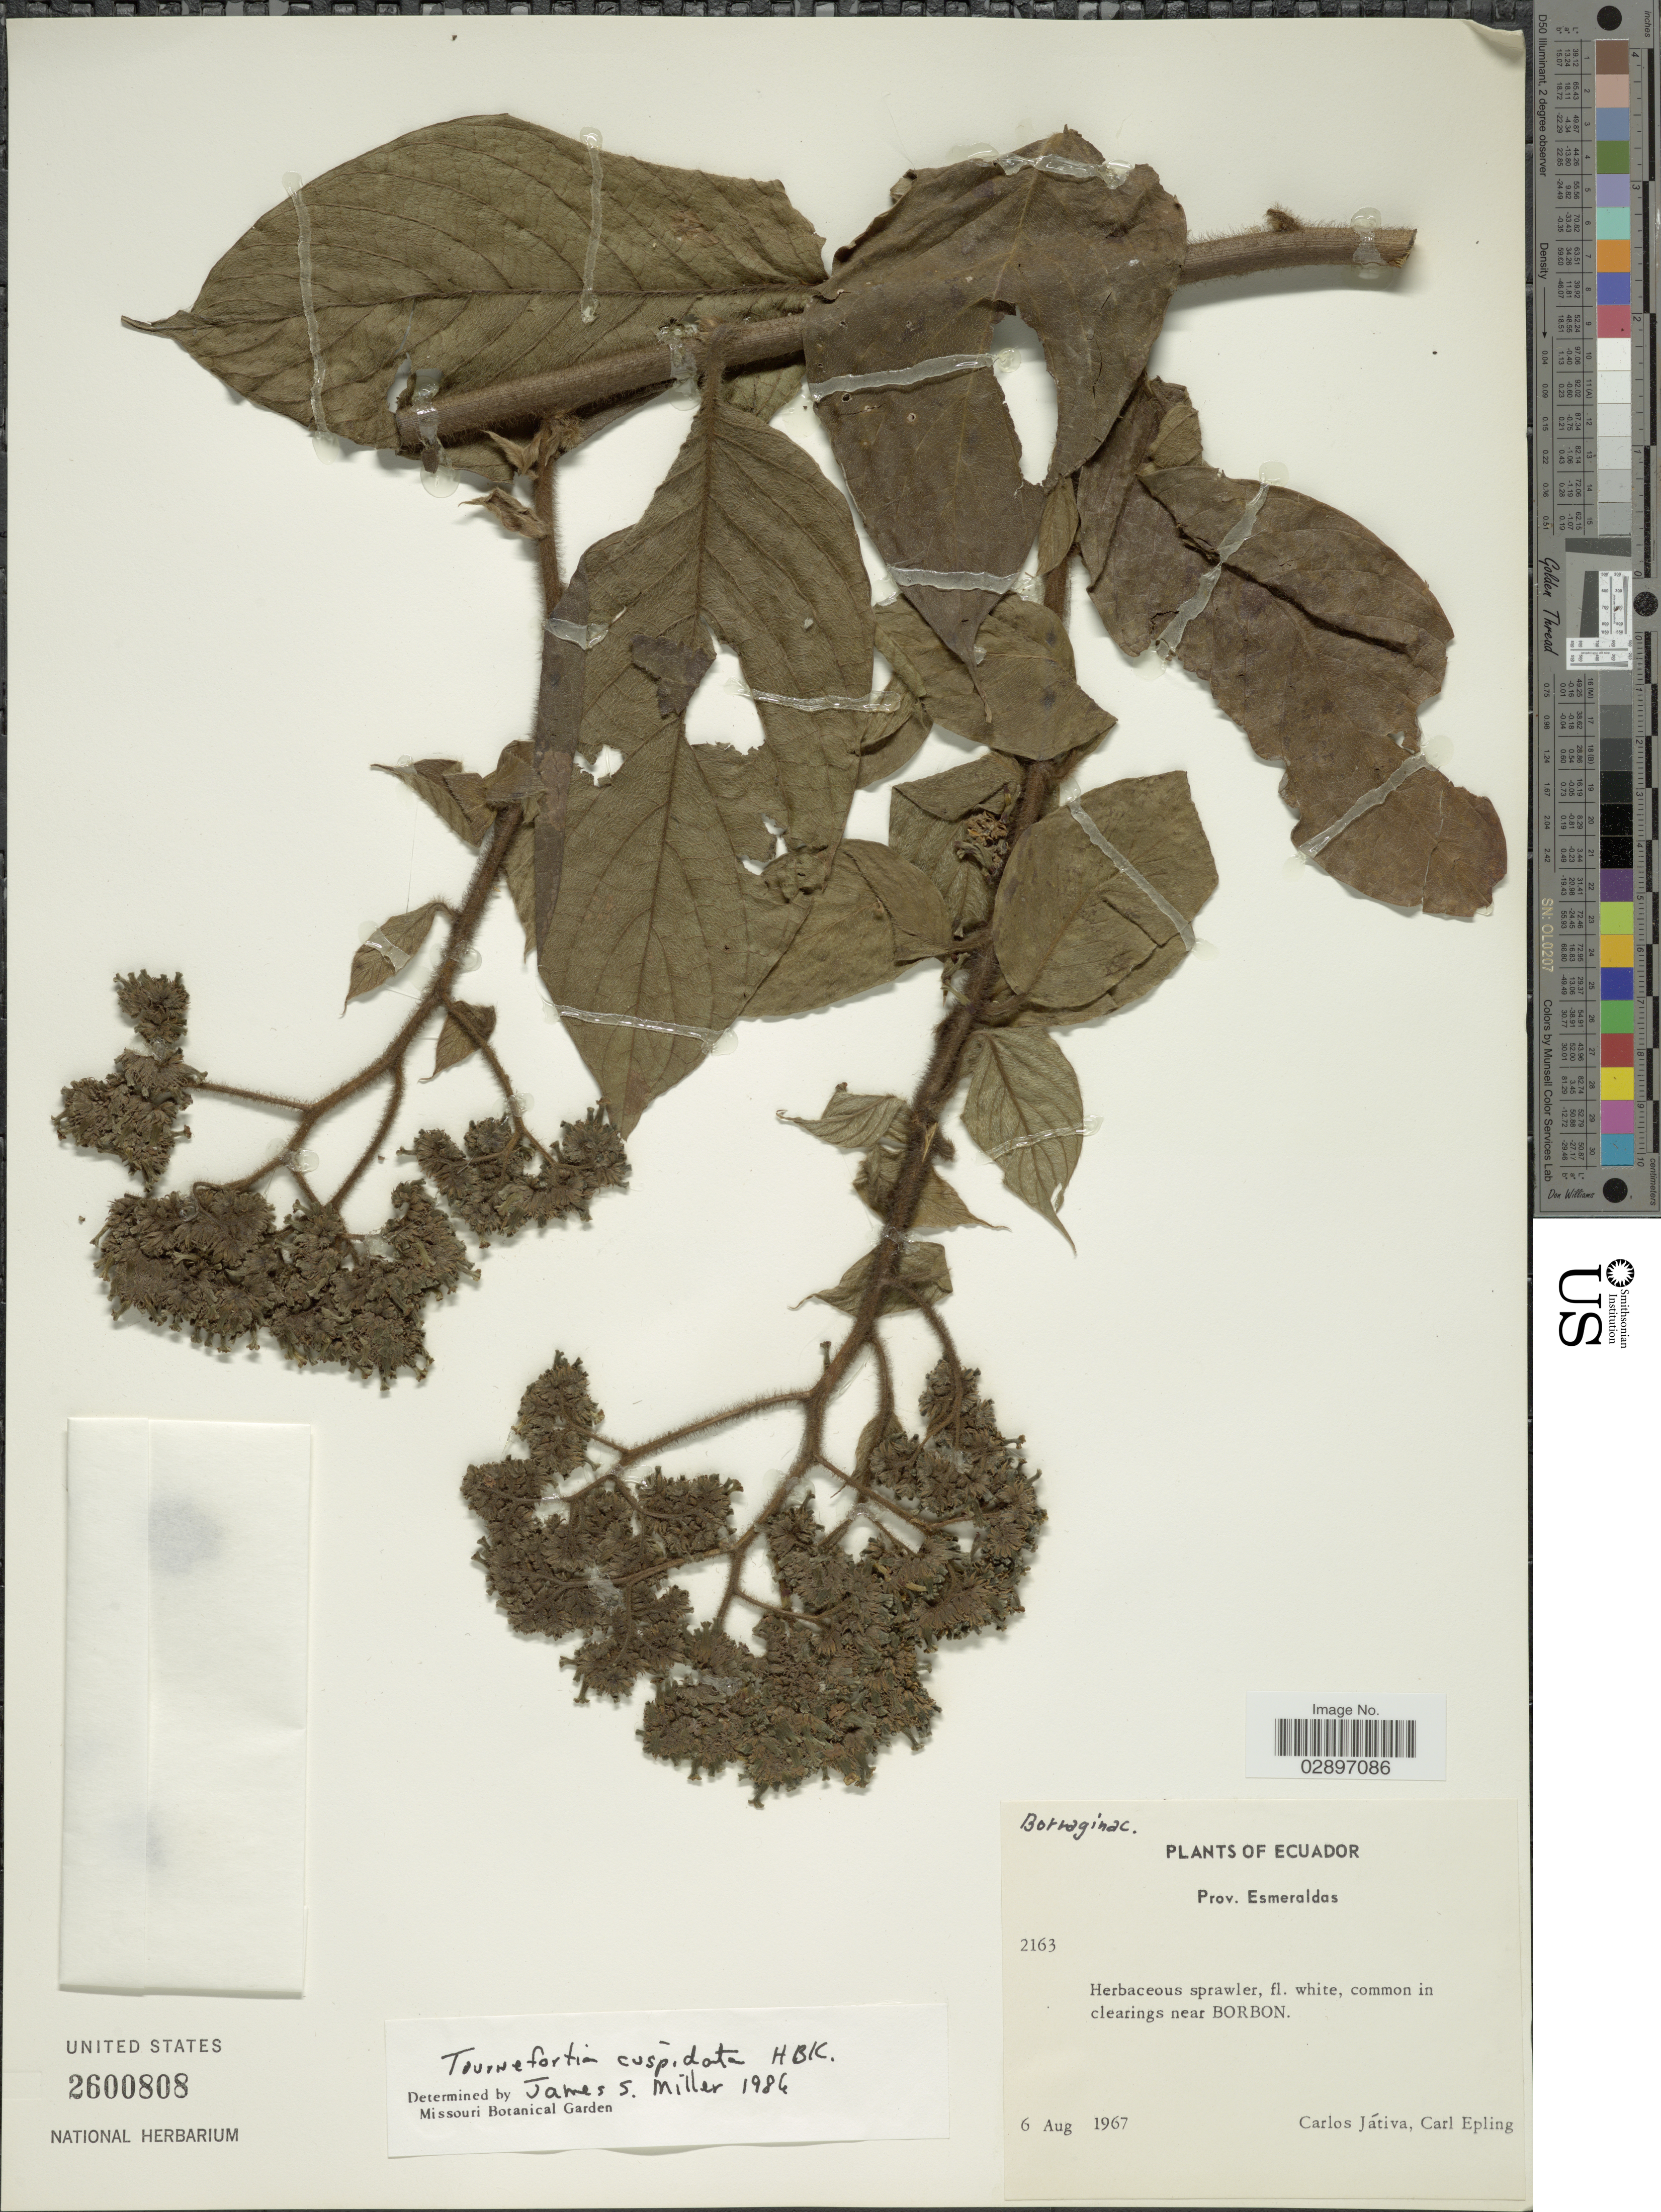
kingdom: Plantae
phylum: Tracheophyta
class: Magnoliopsida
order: Boraginales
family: Heliotropiaceae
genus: Tournefortia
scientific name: Tournefortia cuspidata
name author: Kunth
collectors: C. D. Játiva & C. C. Epling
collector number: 2163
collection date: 1967-08-06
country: Ecuador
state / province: Esmeraldas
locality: Prov. Esmeraldas. Common in clearings near Borbon.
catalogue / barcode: US 2600808